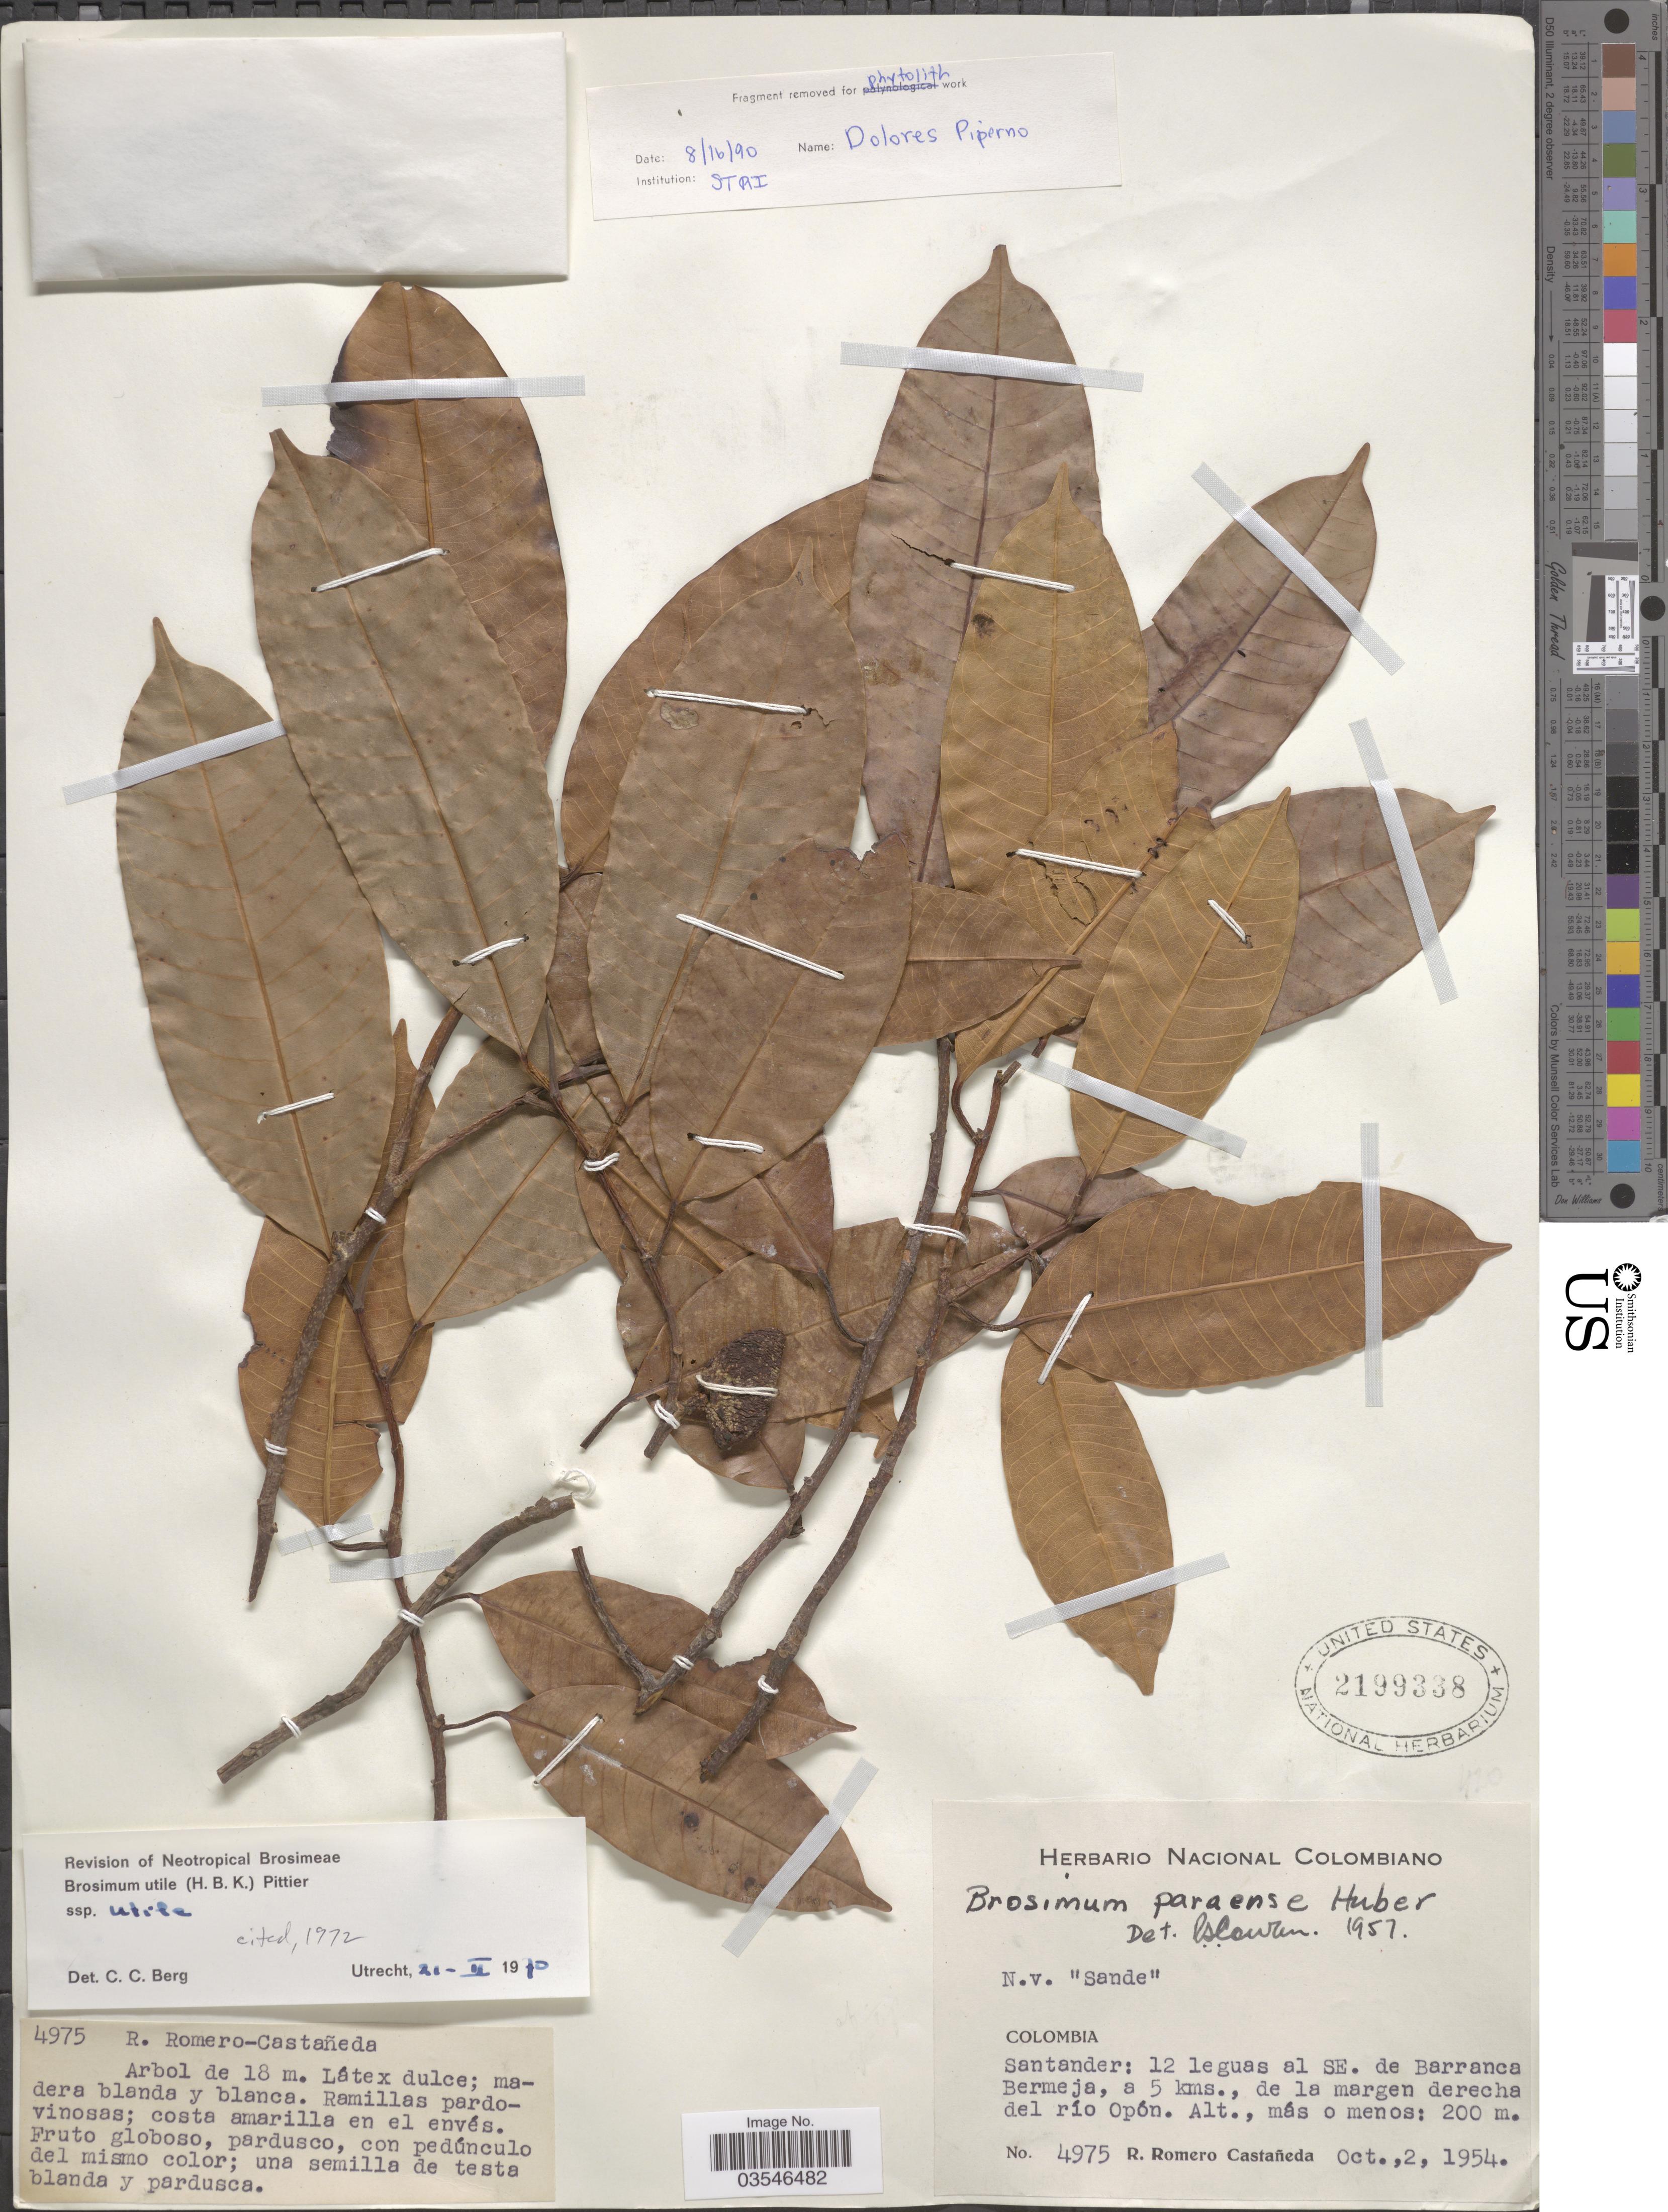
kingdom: Plantae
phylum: Tracheophyta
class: Magnoliopsida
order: Rosales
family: Moraceae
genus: Brosimum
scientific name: Brosimum utile subsp. utile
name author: (Kunth) Oken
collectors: R. Romero Castañeda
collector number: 4975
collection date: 1954-10-02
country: Colombia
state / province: Santander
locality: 12 leguas al SE. de Barranca Bermeja, a 5 kms., de la margen derecha del río Opón.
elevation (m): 200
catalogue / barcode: US 2199338